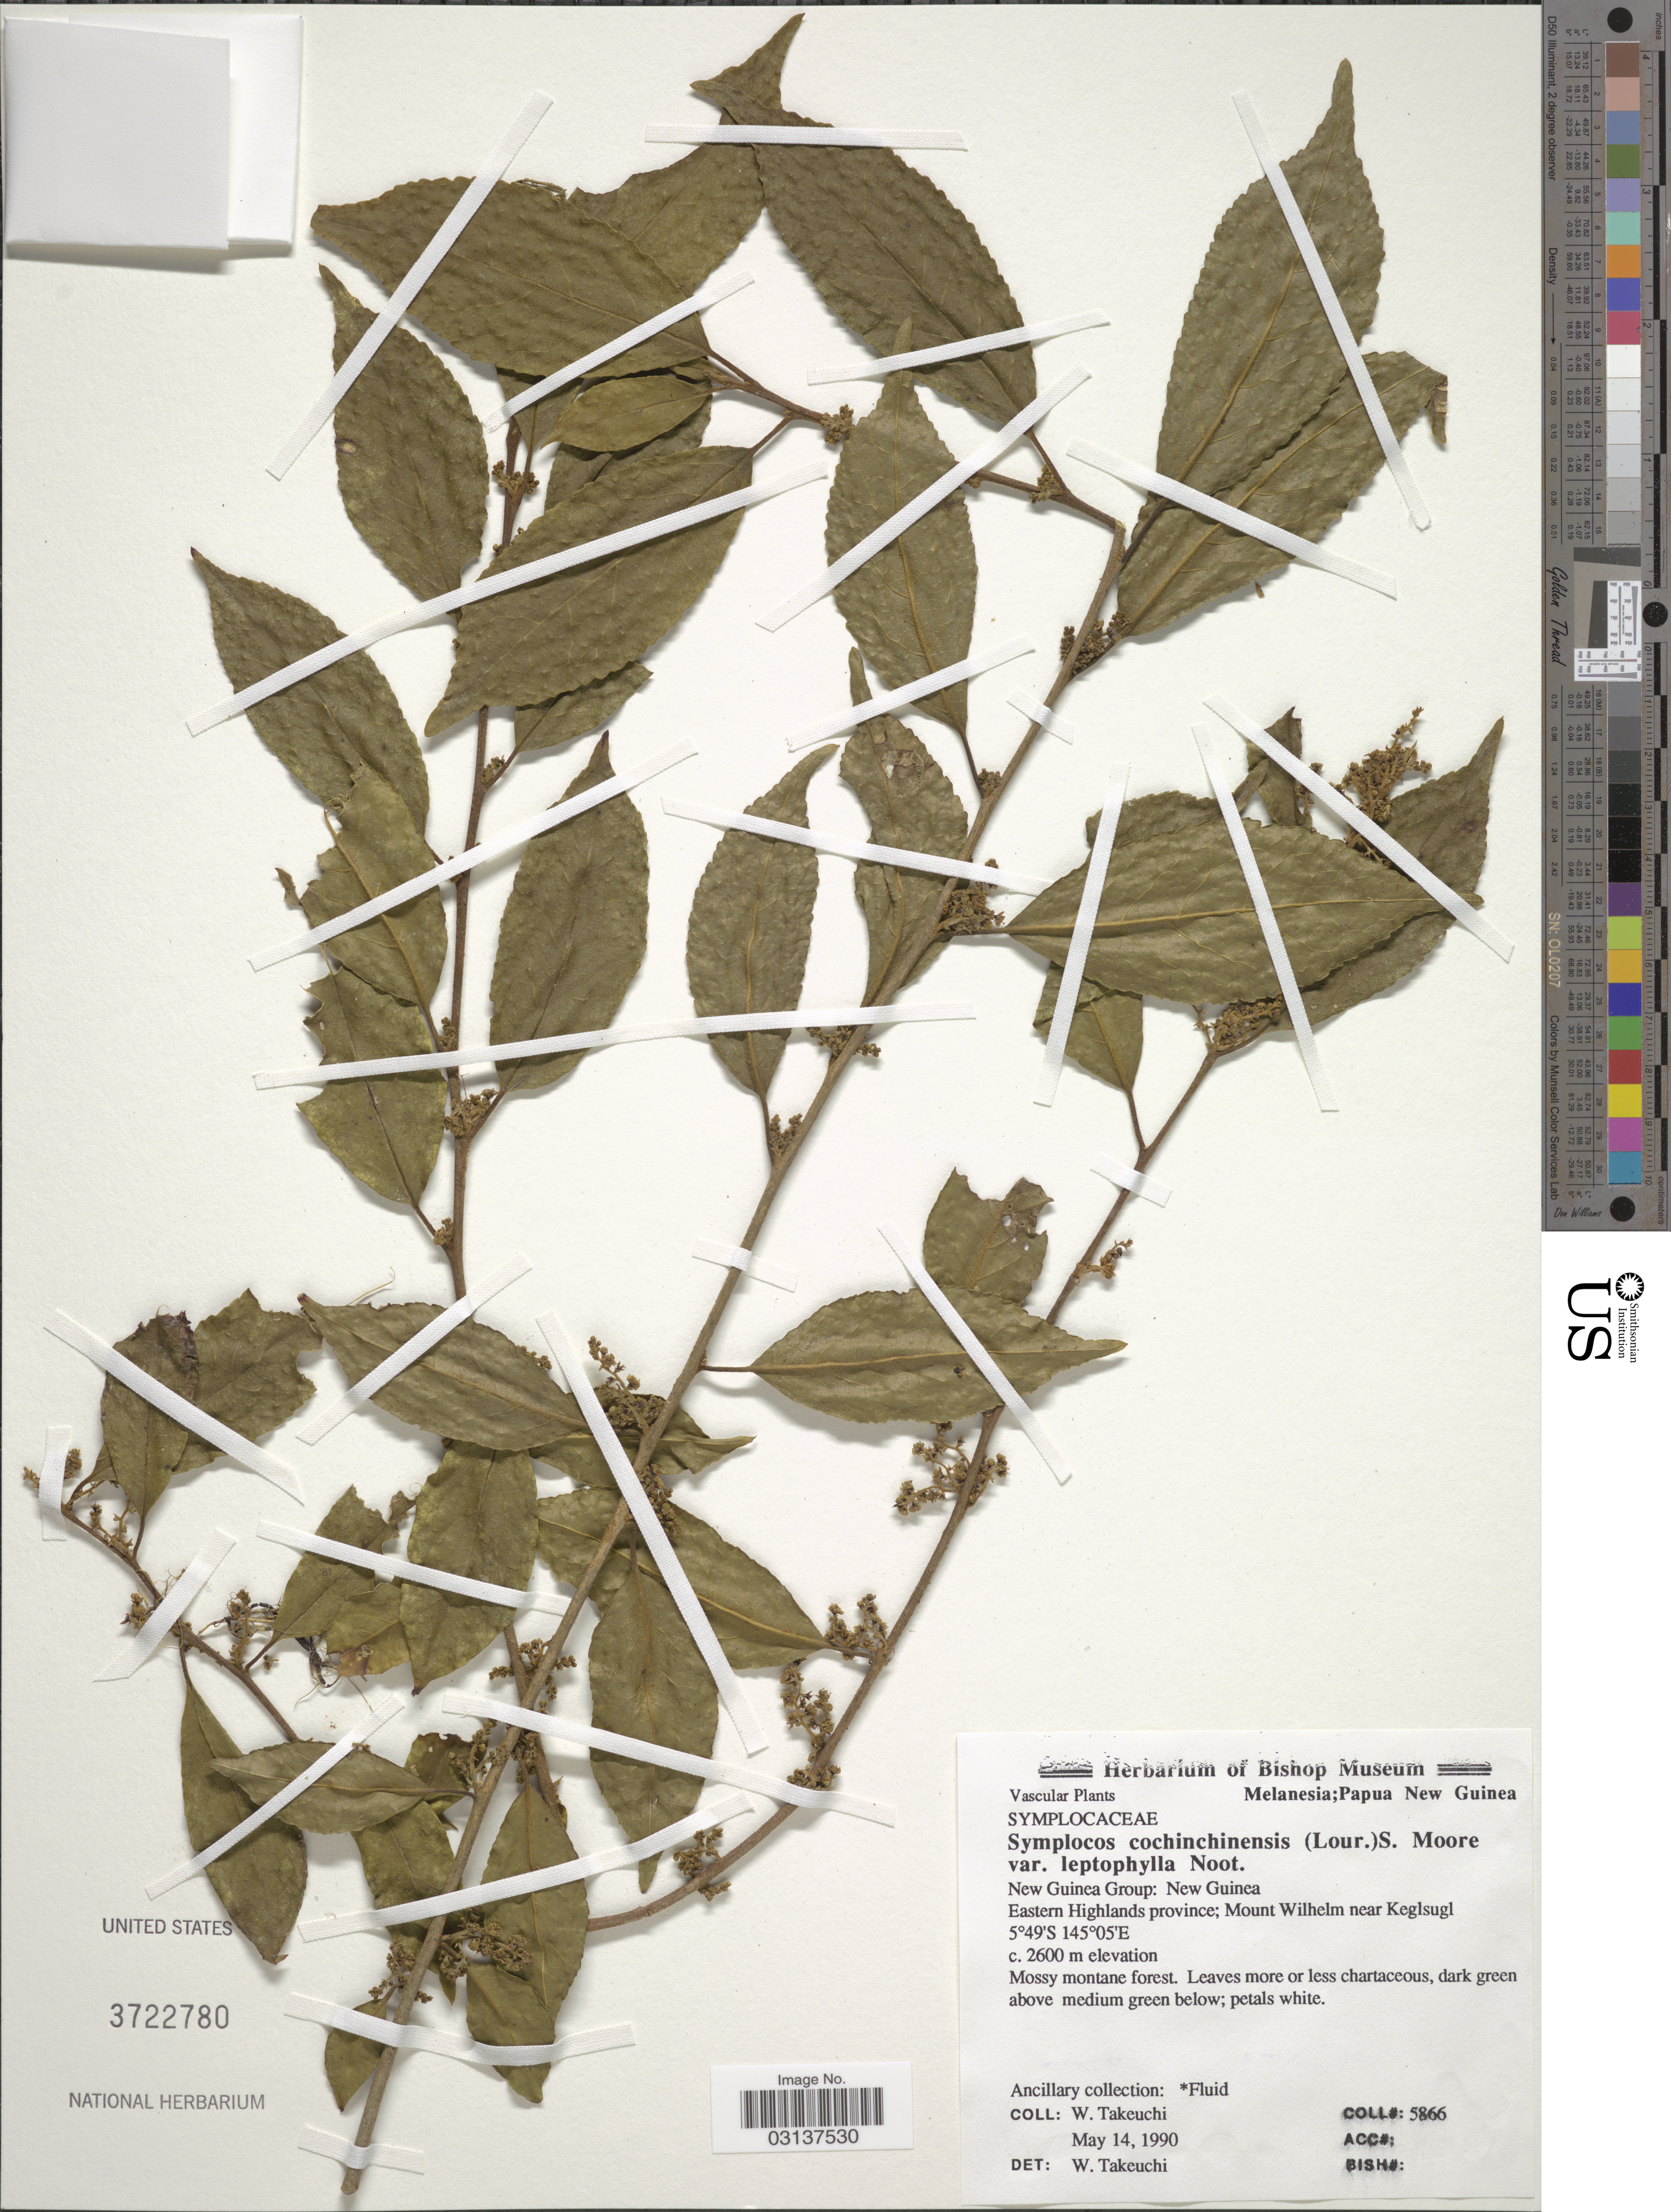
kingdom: Plantae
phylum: Tracheophyta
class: Magnoliopsida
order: Ericales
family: Symplocaceae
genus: Symplocos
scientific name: Symplocos cochinchinensis var. leptophylla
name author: (Brand) Noot.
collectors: W. Takeuchi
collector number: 5866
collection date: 1990-05-14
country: Papua New Guinea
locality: New Guinea Group: New Guinea. Eastern Highlands province; Mount Wilhelm near Keglsugl.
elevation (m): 2600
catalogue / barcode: US 3722780